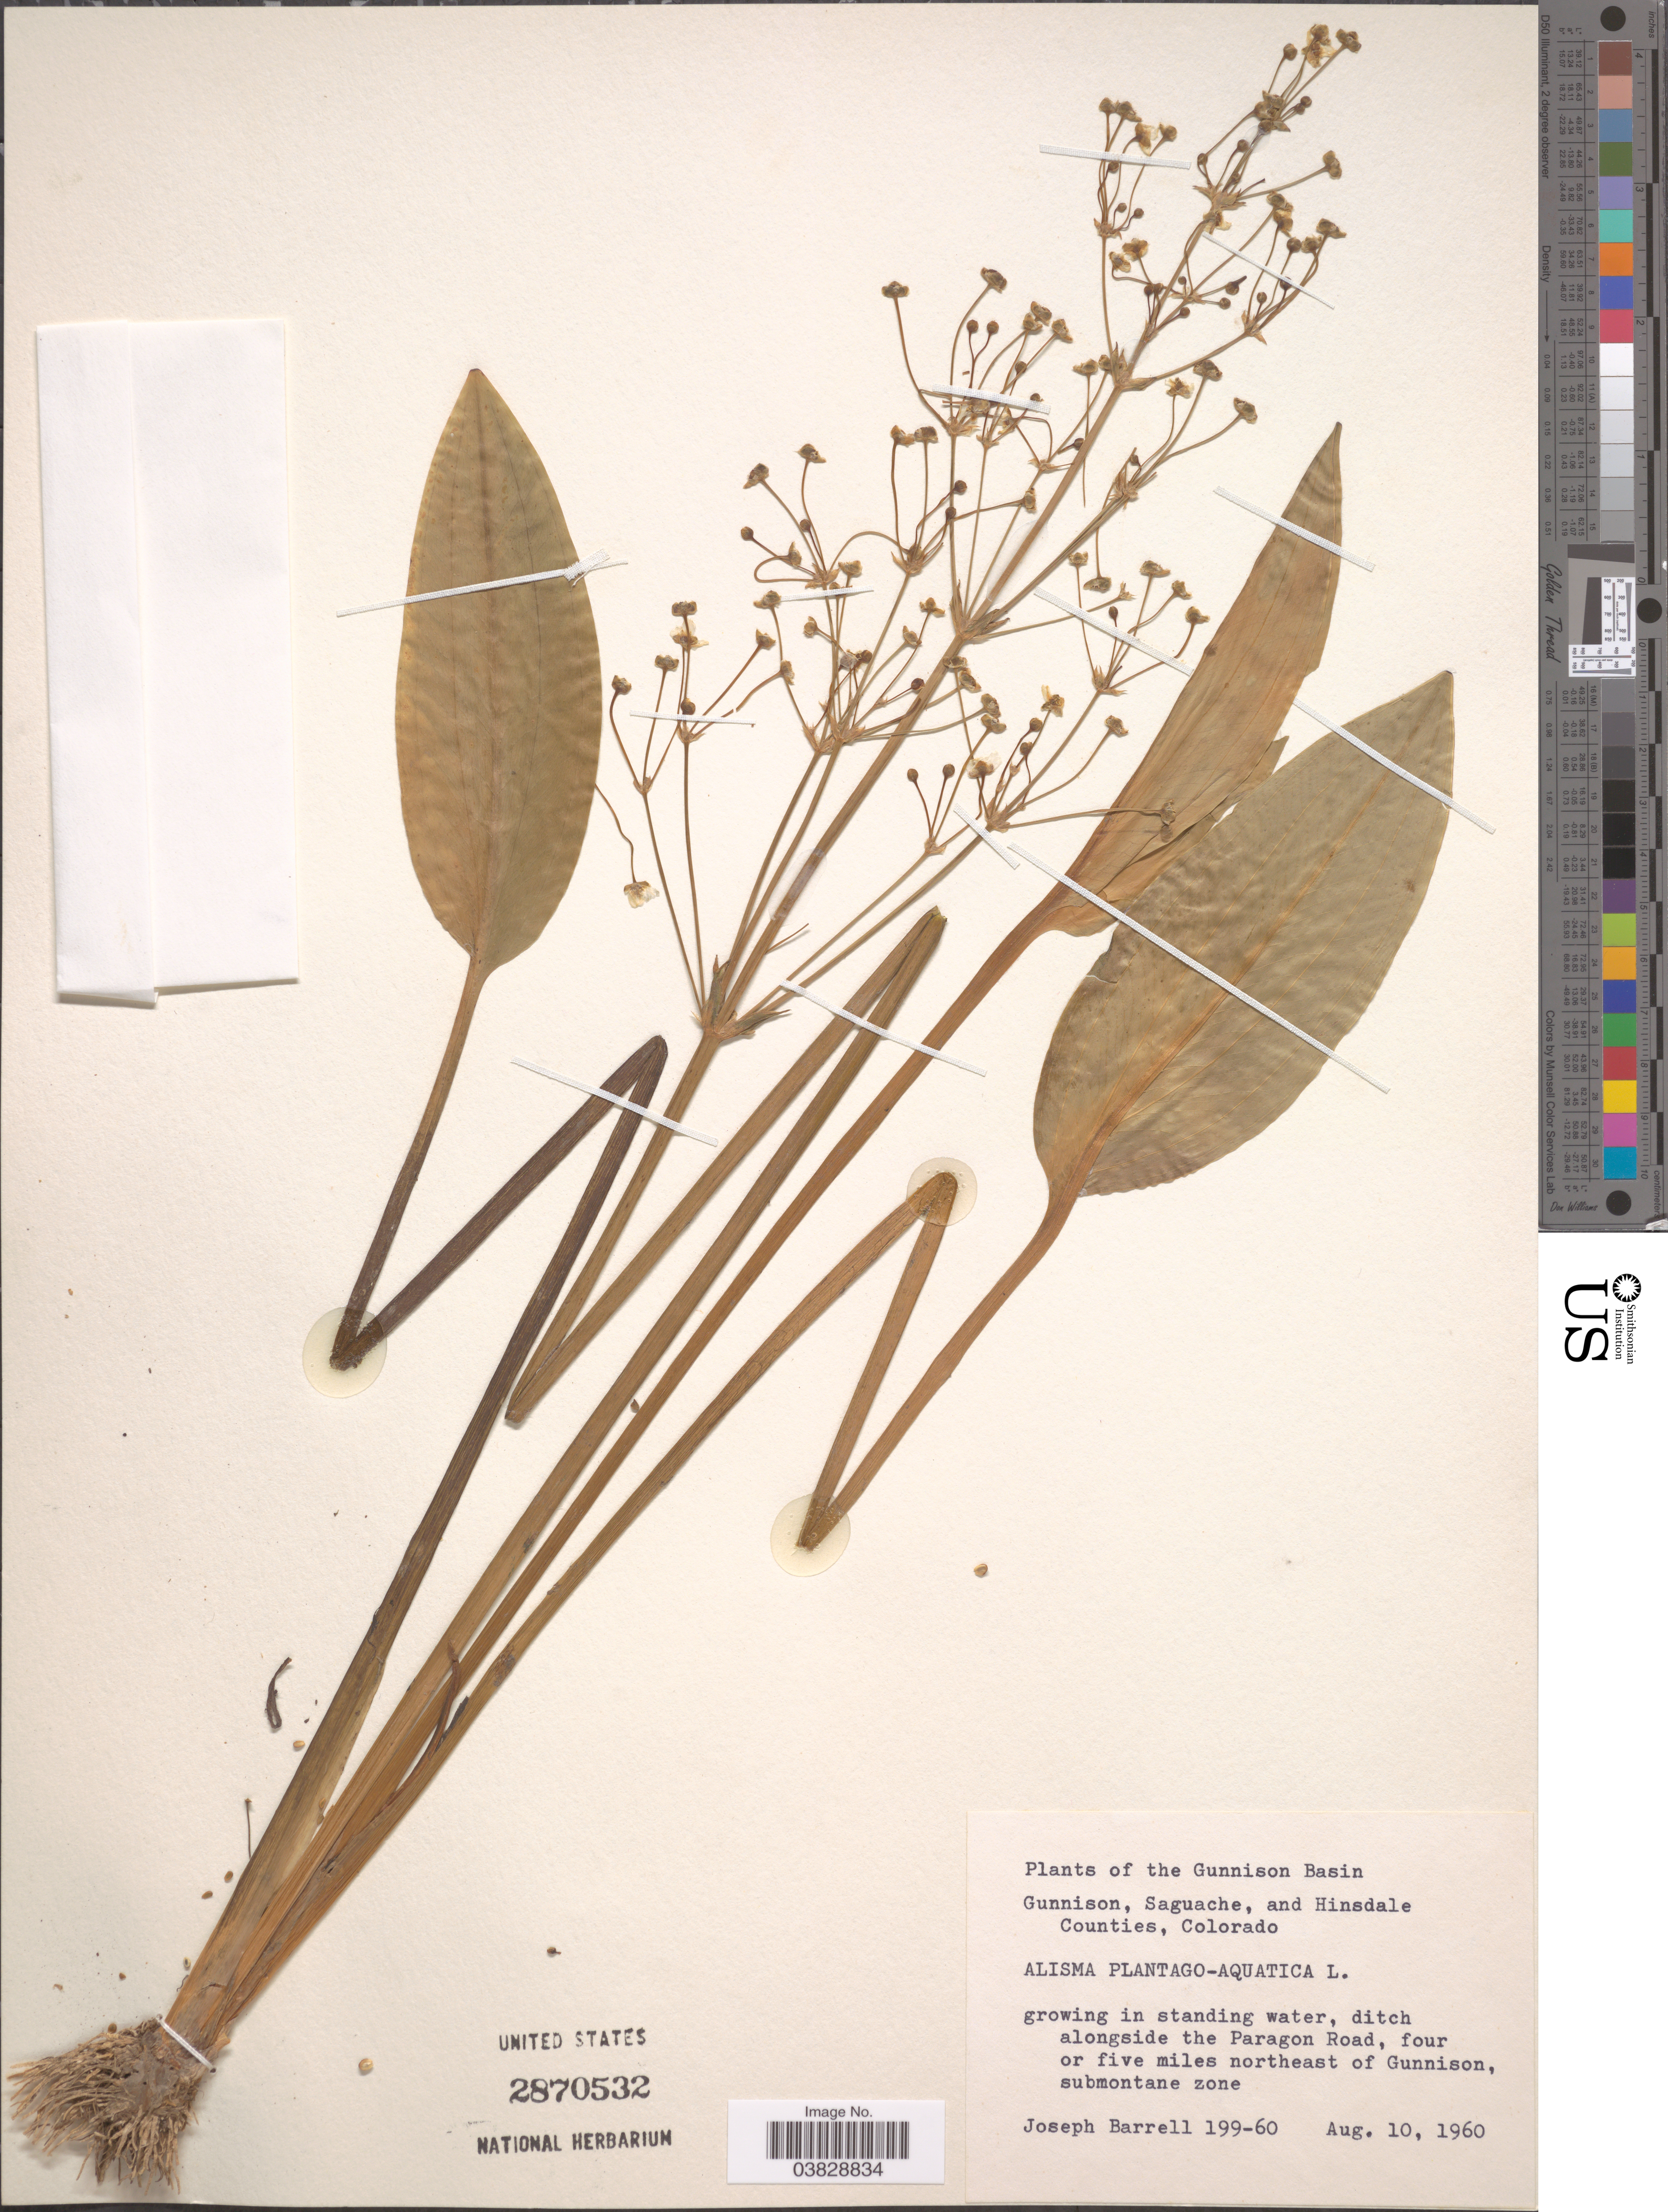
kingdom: Plantae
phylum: Tracheophyta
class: Liliopsida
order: Alismatales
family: Alismataceae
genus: Alisma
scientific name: Alisma plantago-aquatica var. americanum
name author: L.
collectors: J. Barrell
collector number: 199-60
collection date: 1960-08-10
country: United States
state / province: Colorado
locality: Gunnison Basin. Gunnison County. In standing water, ditch alongside the Paragon Road, four or five miles northeast of Gunnison, submontane zone.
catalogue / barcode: US 2870532